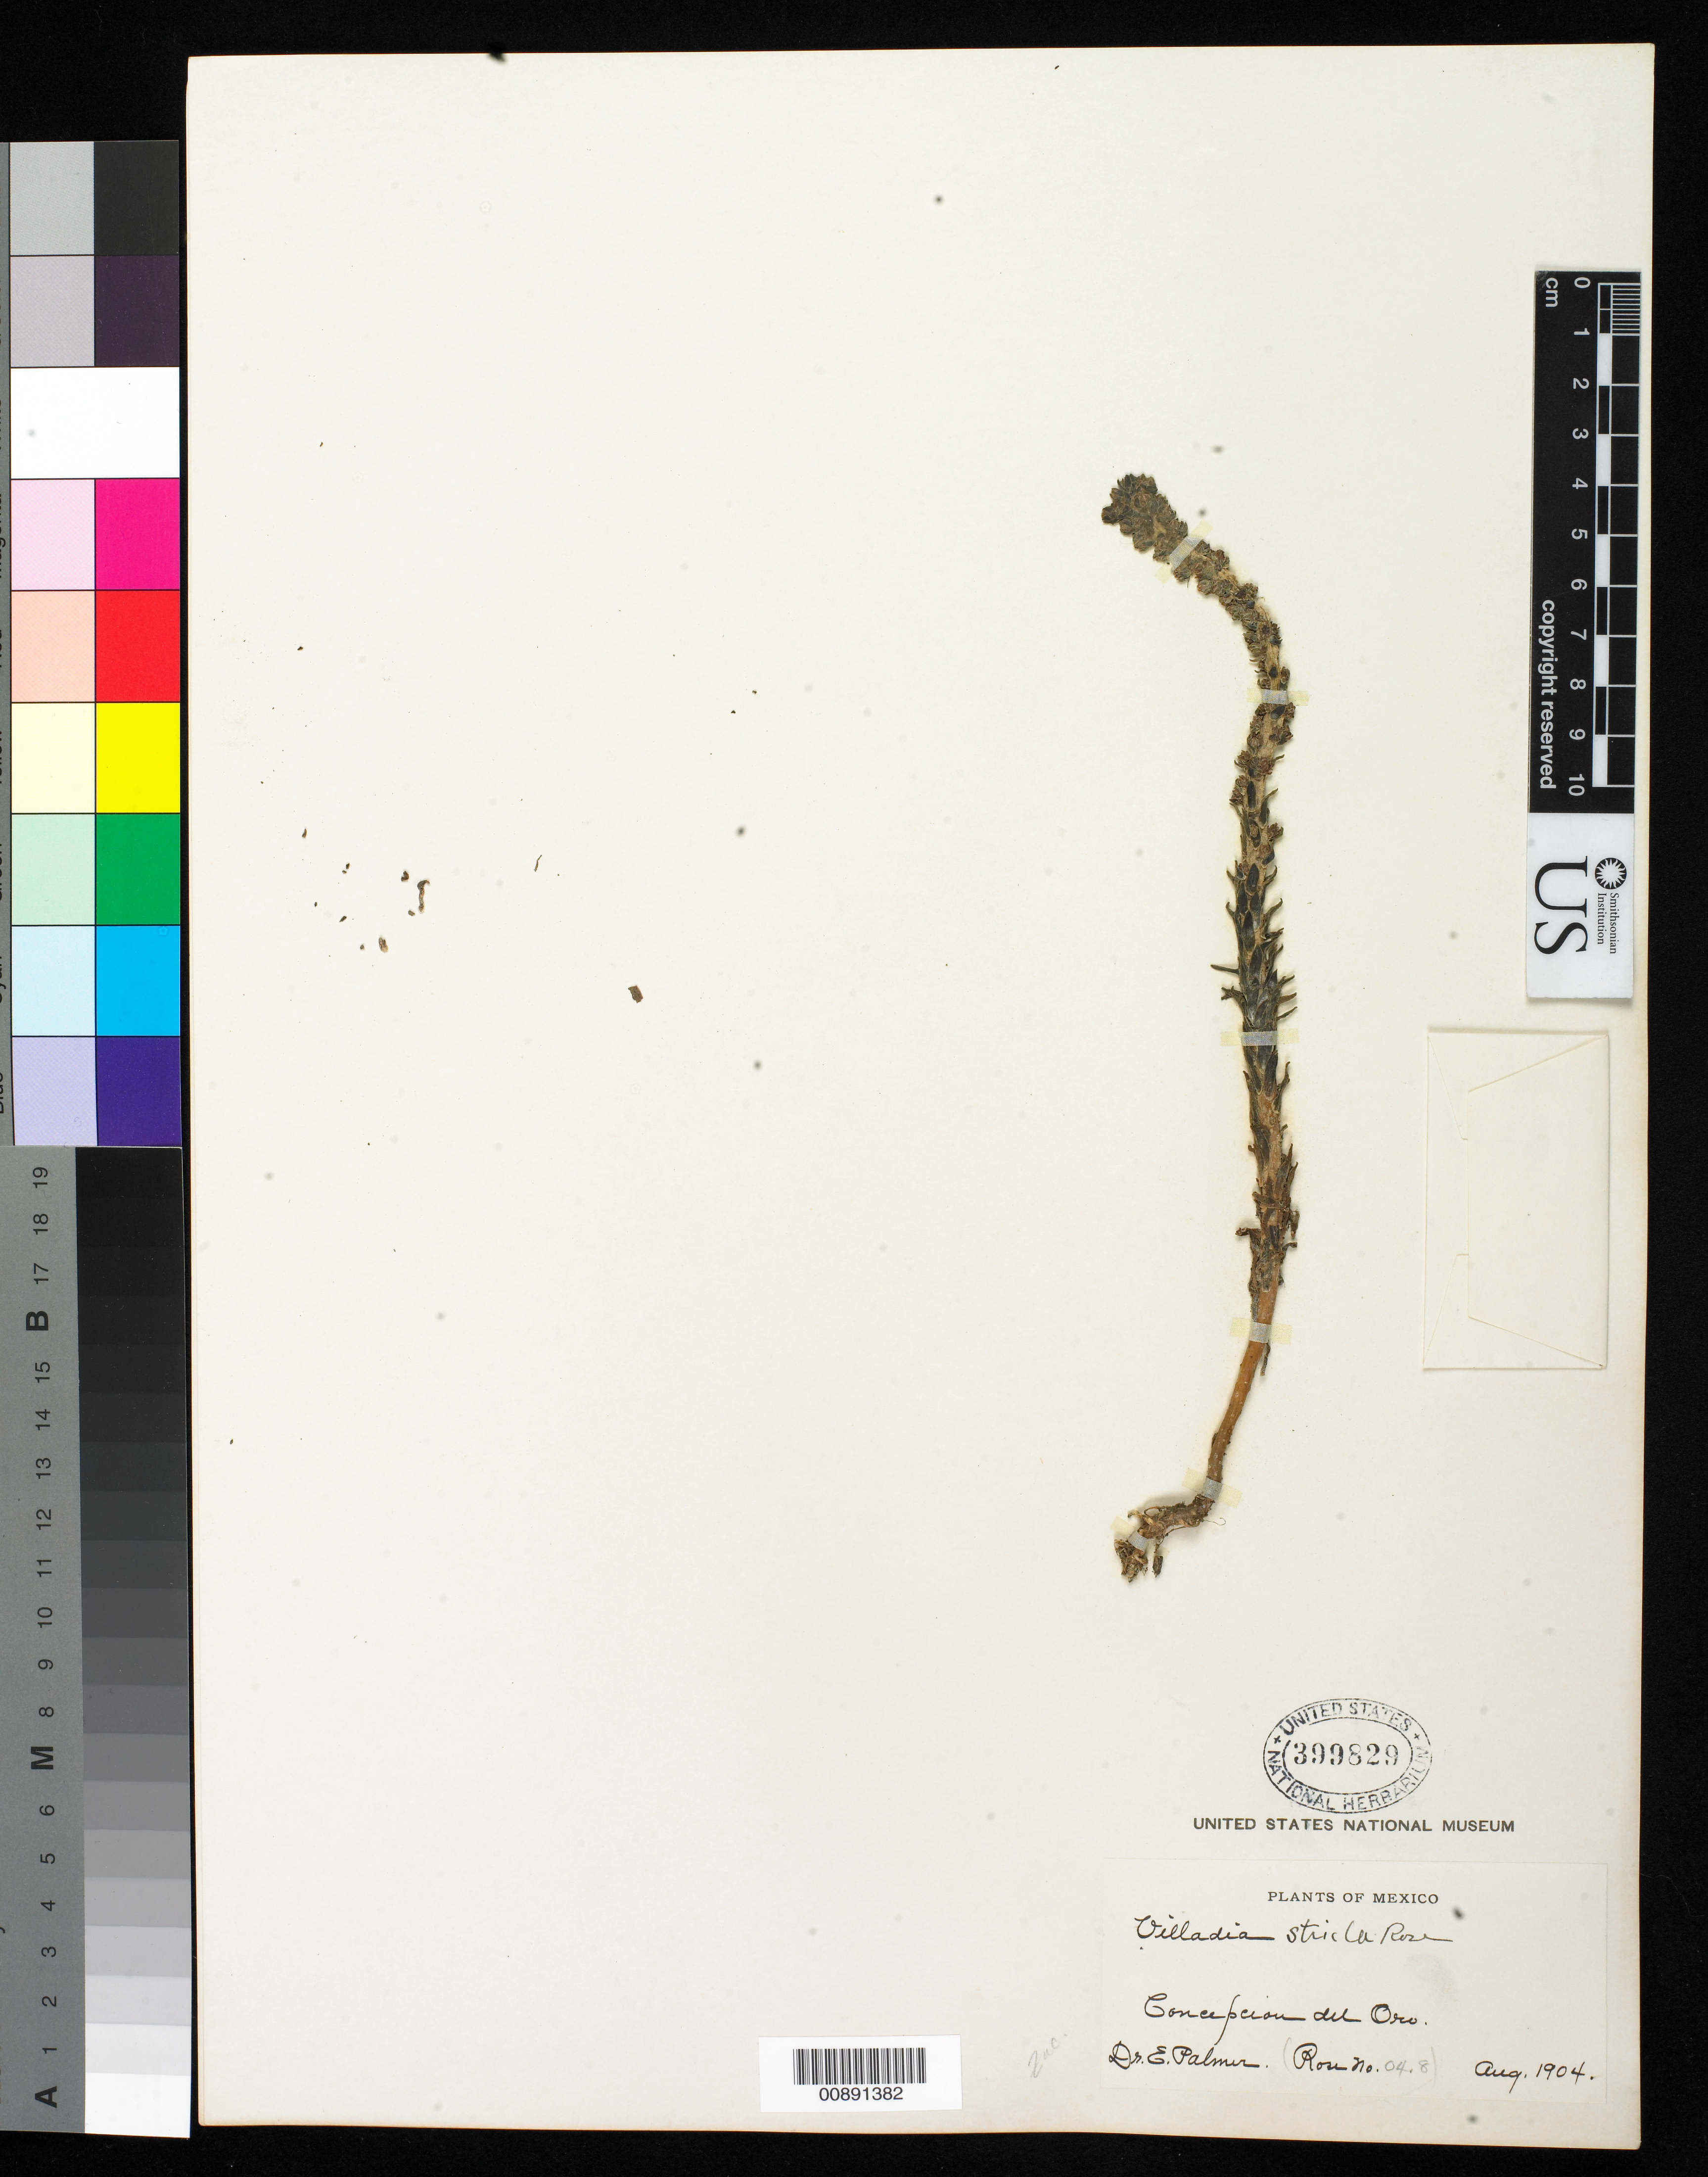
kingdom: Plantae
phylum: Tracheophyta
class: Magnoliopsida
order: Saxifragales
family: Crassulaceae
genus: Villadia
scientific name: Villadia stricta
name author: Rose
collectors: E. Palmer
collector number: (Rose 048)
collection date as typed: Aug 1904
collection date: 1904-08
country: Mexico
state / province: Zacatecas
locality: Concepción del Oro, Zacatecas.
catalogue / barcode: US 399829